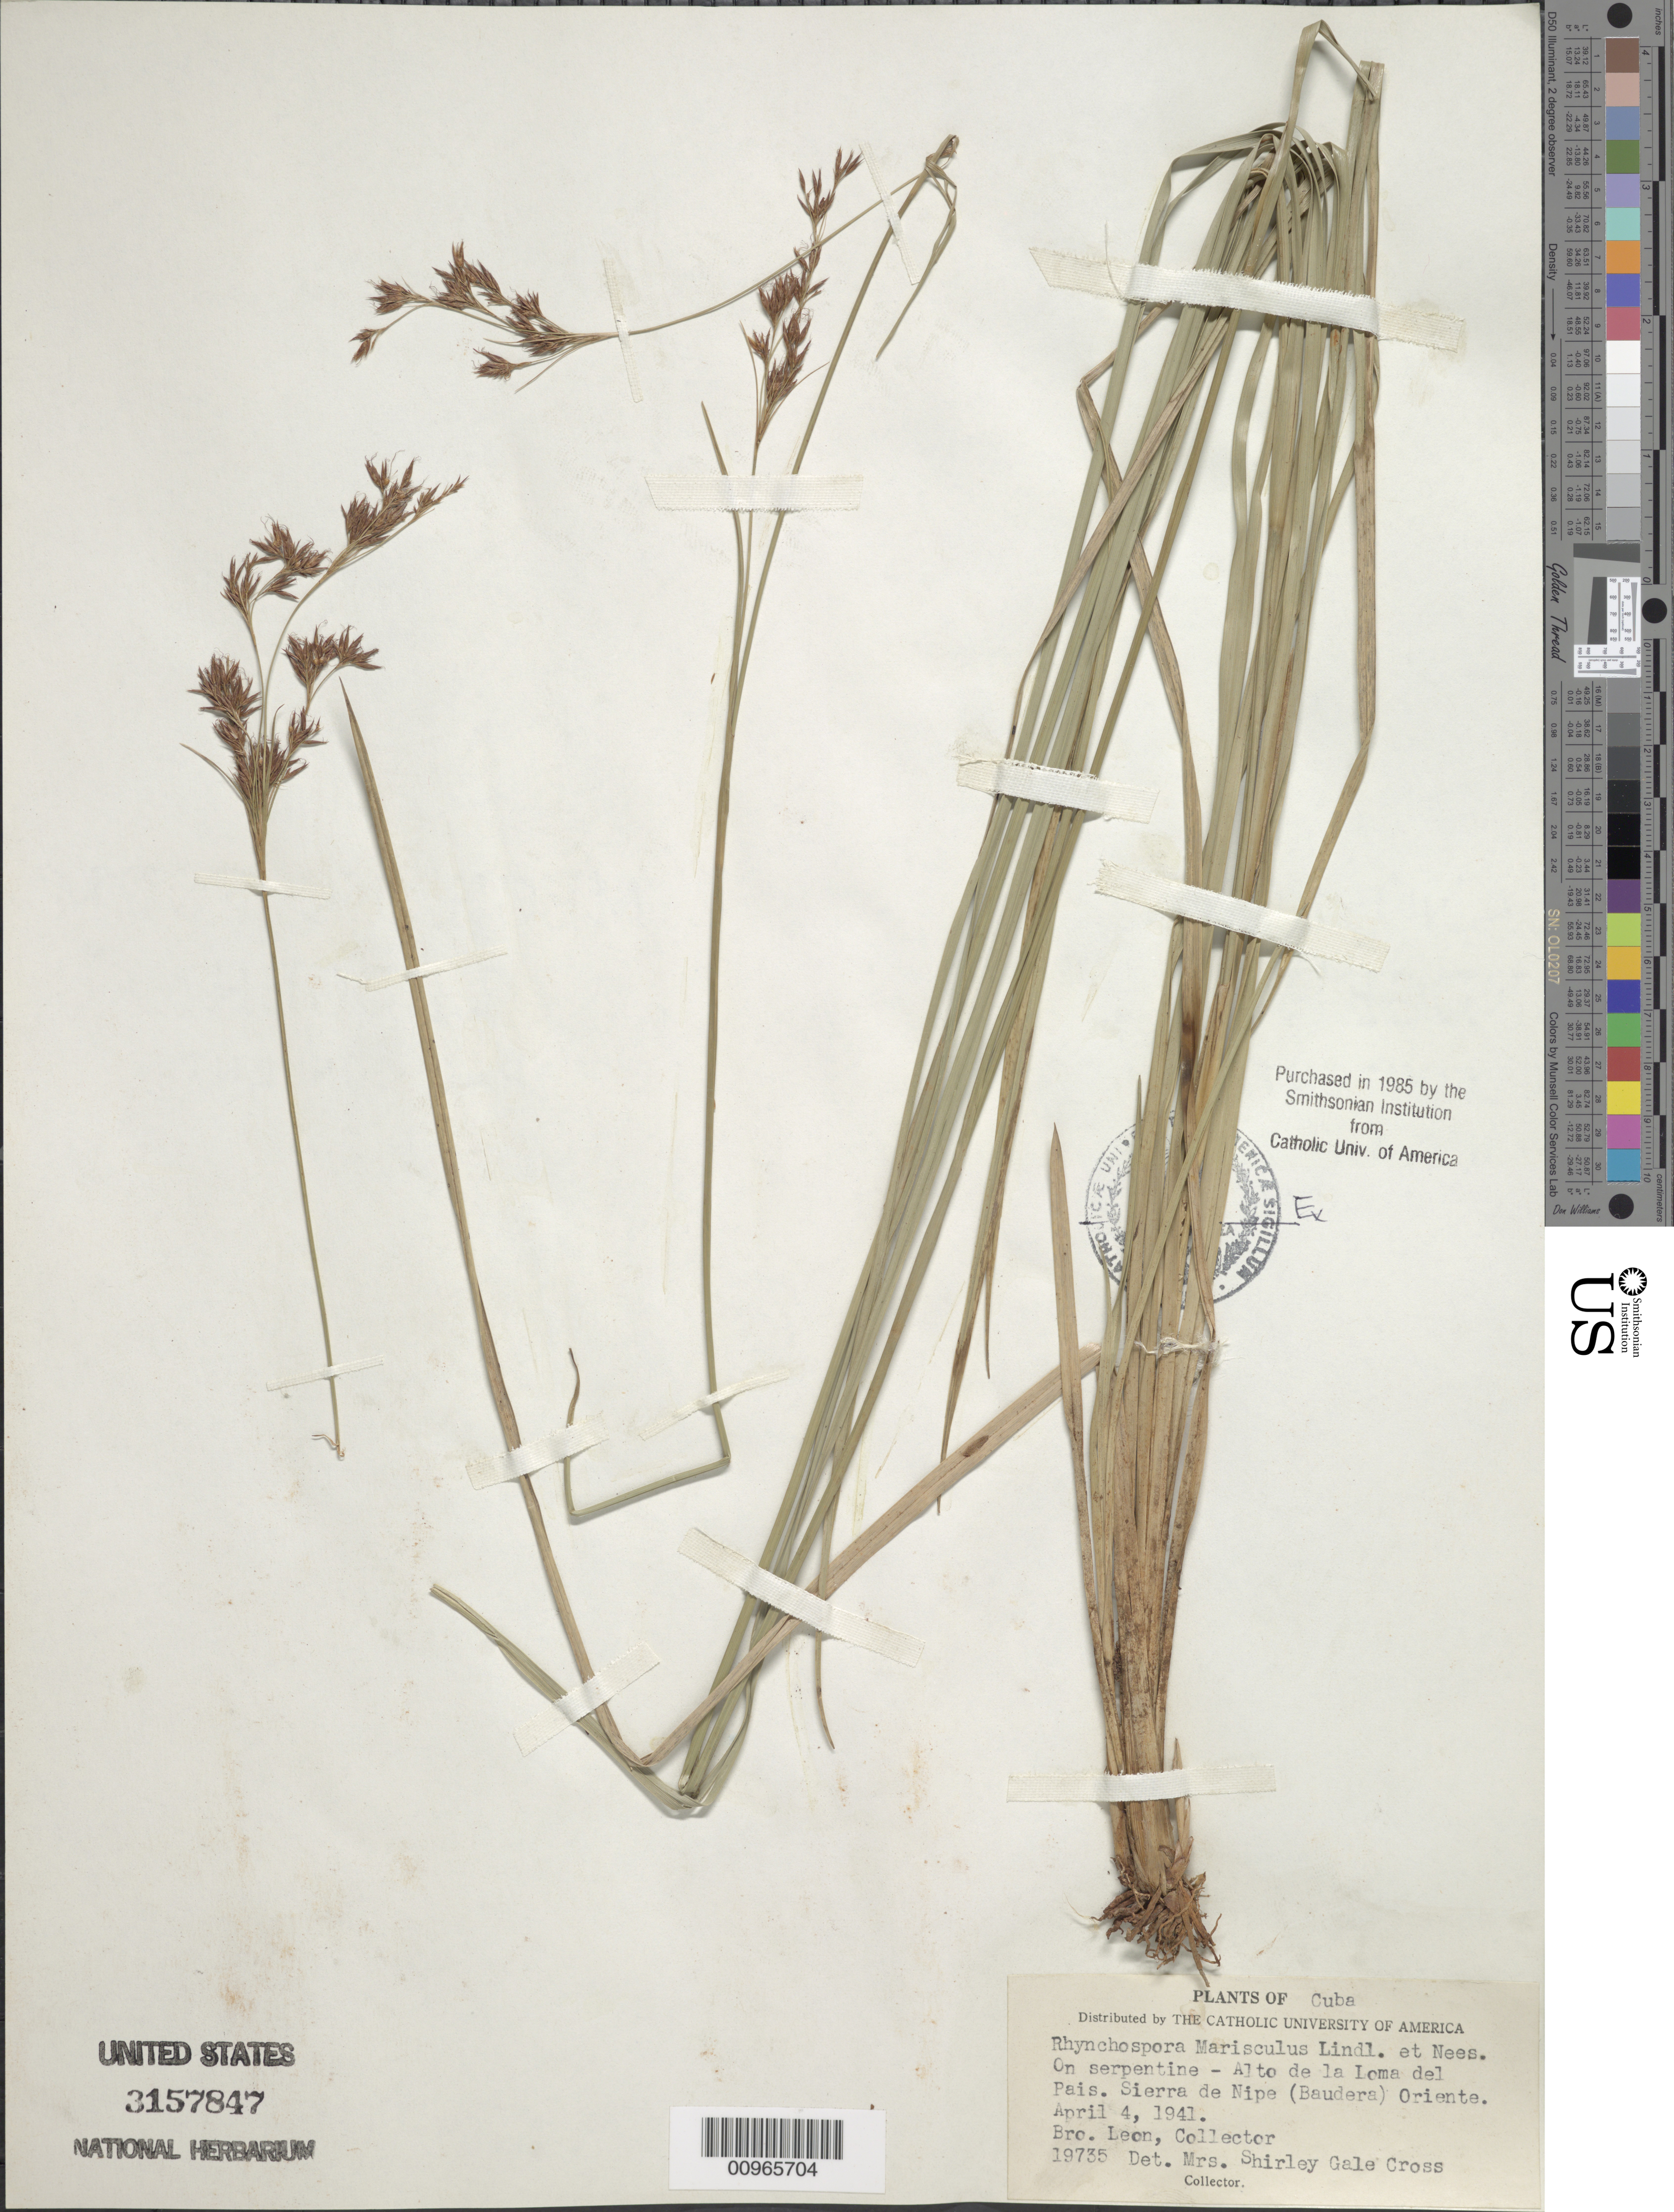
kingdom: Plantae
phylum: Tracheophyta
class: Liliopsida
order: Poales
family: Cyperaceae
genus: Rhynchospora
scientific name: Rhynchospora marisculus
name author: Lindl. & Nees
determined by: Gale, S.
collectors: Bro. León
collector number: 19735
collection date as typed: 04 Apr 1941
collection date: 1941-04-04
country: Cuba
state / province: Holguín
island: Cuba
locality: Alto de la Loma del Pais, Sierra de Nipe (Baudera)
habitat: On serpentine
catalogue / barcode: US 3157847